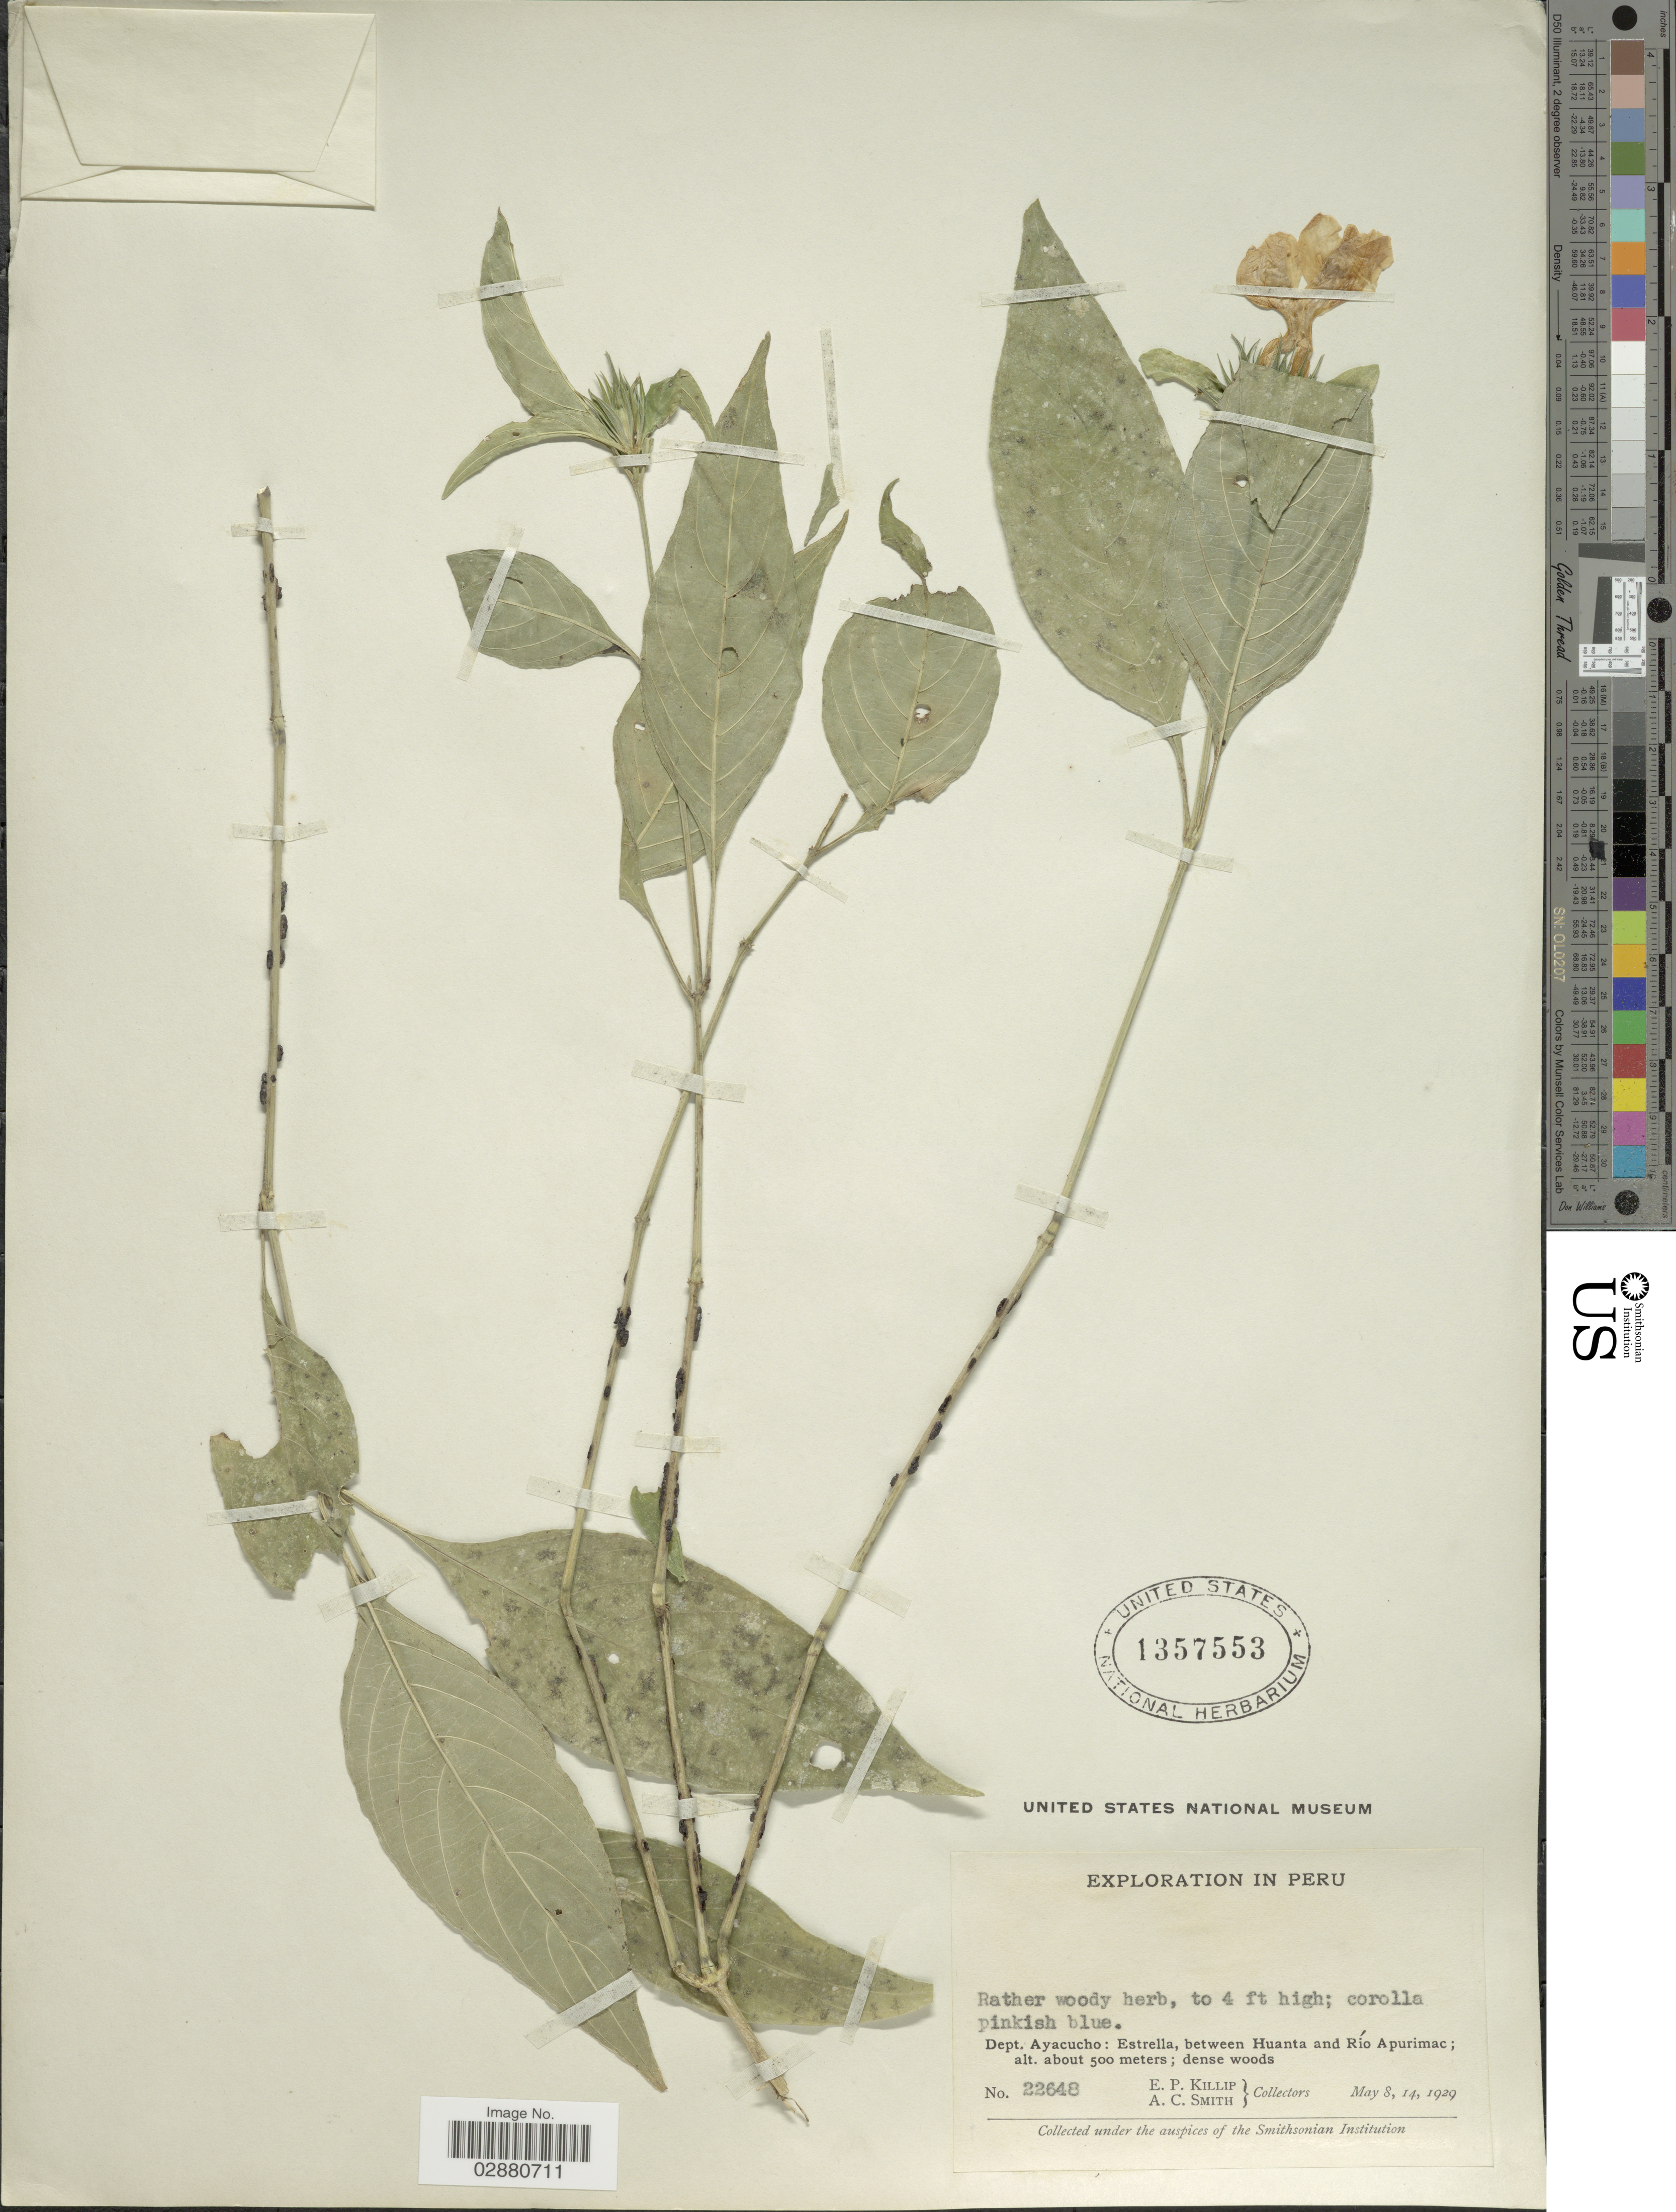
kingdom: Plantae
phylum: Tracheophyta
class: Magnoliopsida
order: Lamiales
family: Acanthaceae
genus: Justicia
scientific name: Justicia rusbyi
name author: (Lindau) V.A.W. Graham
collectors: E. P. Killip & A. C. Smith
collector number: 22648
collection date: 1929-05-08/1929-05-14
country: Peru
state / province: Ayacucho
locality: Estrella, between Huanta and Río Apurimac.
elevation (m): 500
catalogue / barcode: US 1357553